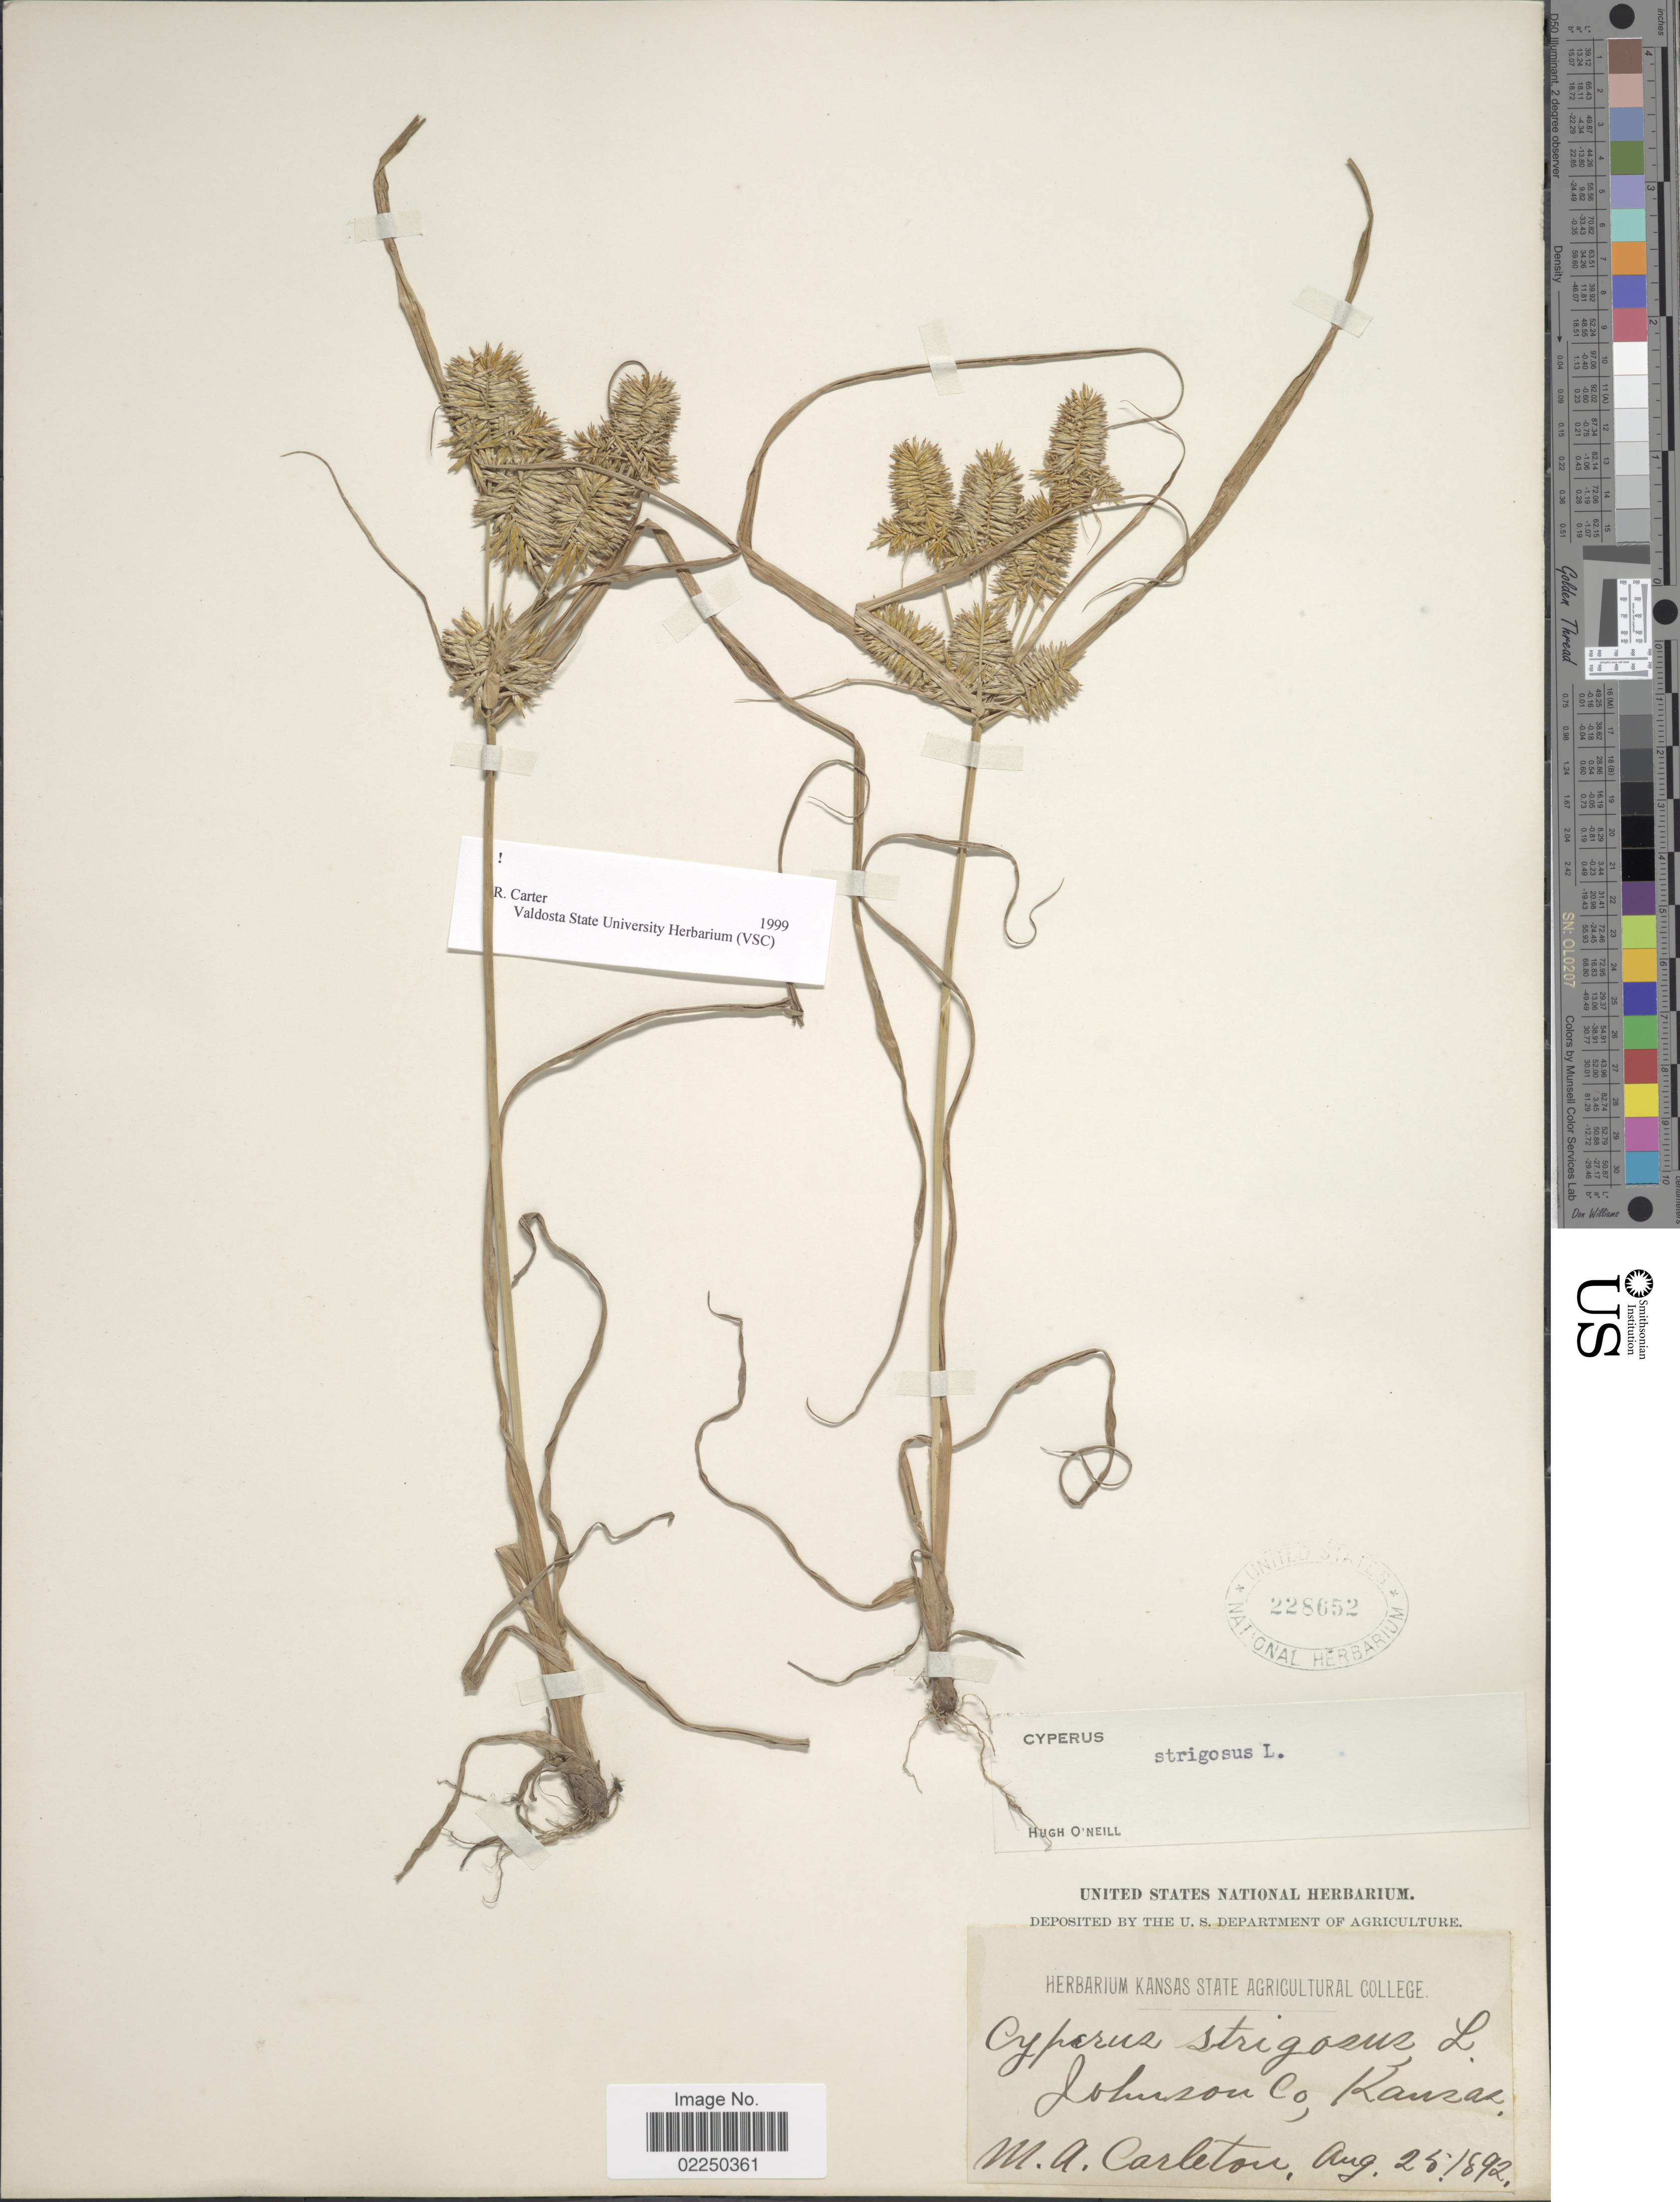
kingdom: Plantae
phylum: Tracheophyta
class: Liliopsida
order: Poales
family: Cyperaceae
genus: Cyperus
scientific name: Cyperus strigosus L.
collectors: M. A. Carleton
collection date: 1892-08-25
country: United States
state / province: Kansas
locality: Johnson Co.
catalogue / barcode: US 228652